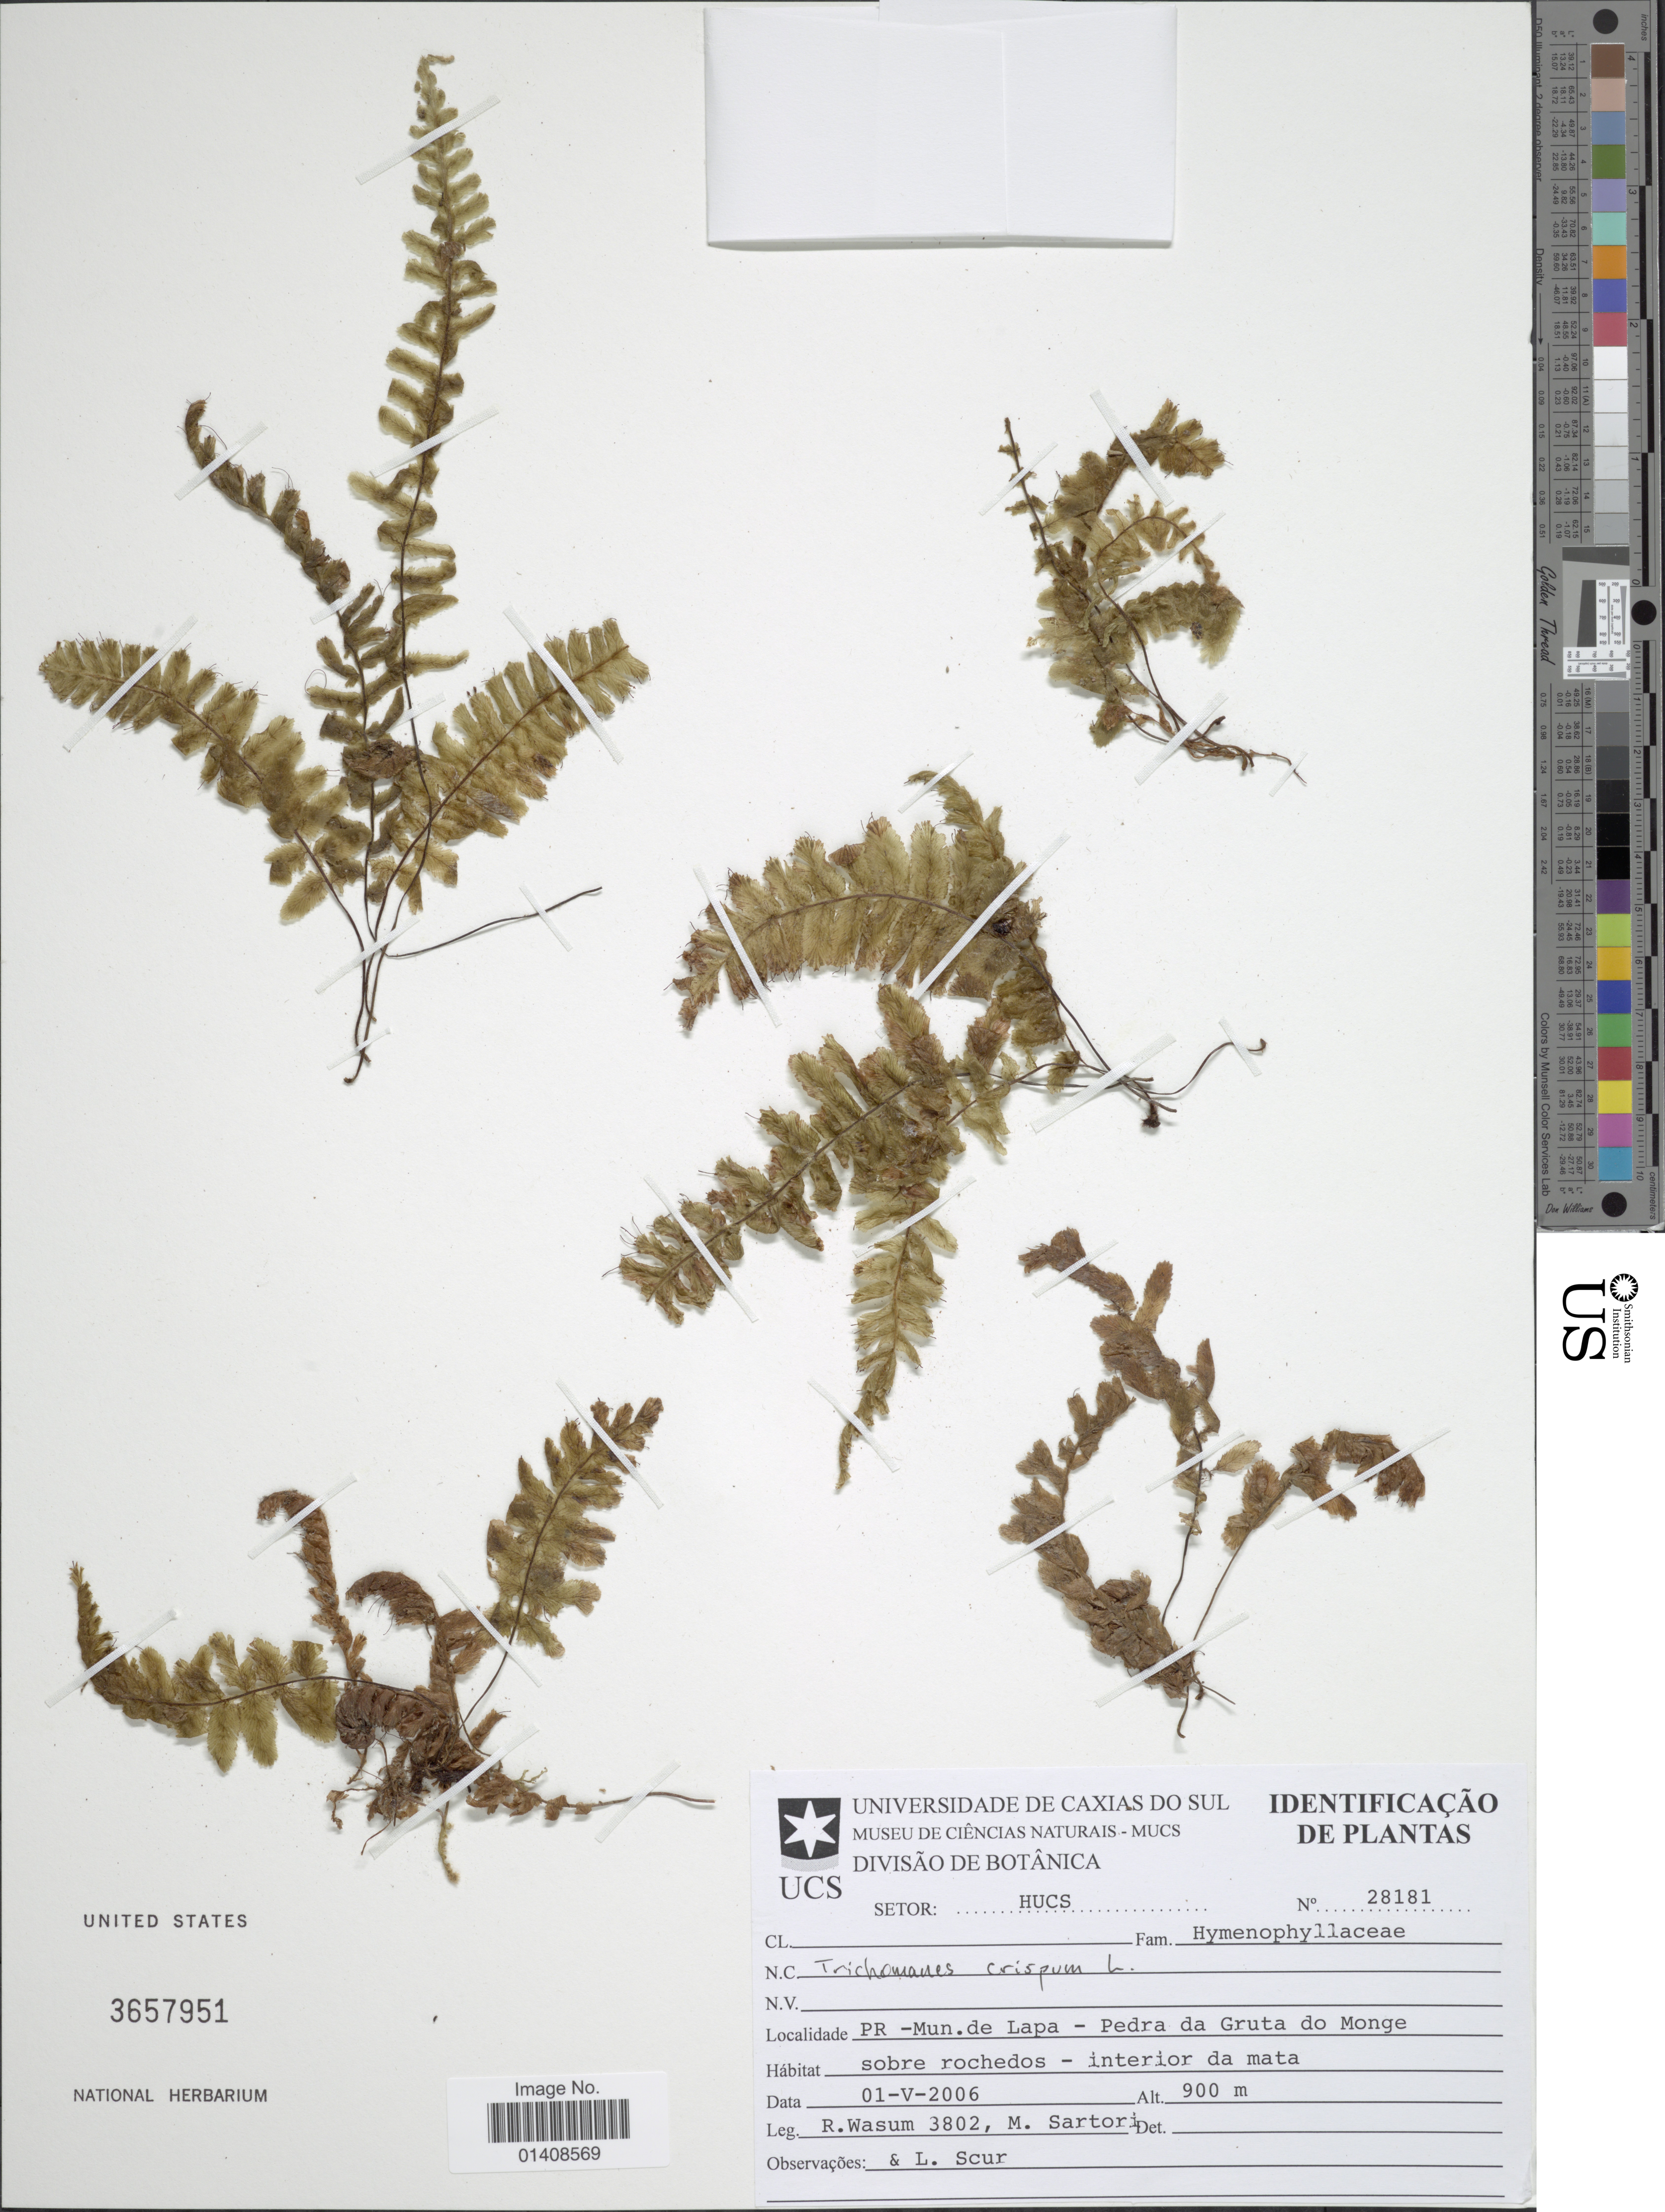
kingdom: Plantae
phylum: Tracheophyta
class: Polypodiopsida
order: Hymenophyllales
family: Hymenophyllaceae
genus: Trichomanes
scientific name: Trichomanes crispum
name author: L.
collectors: R. Wasum & M. A. Sartori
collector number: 28181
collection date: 2006-05-01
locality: Mun. de Lapa - Pedra da Gruta do Monge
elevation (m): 900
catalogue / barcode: US 3657951